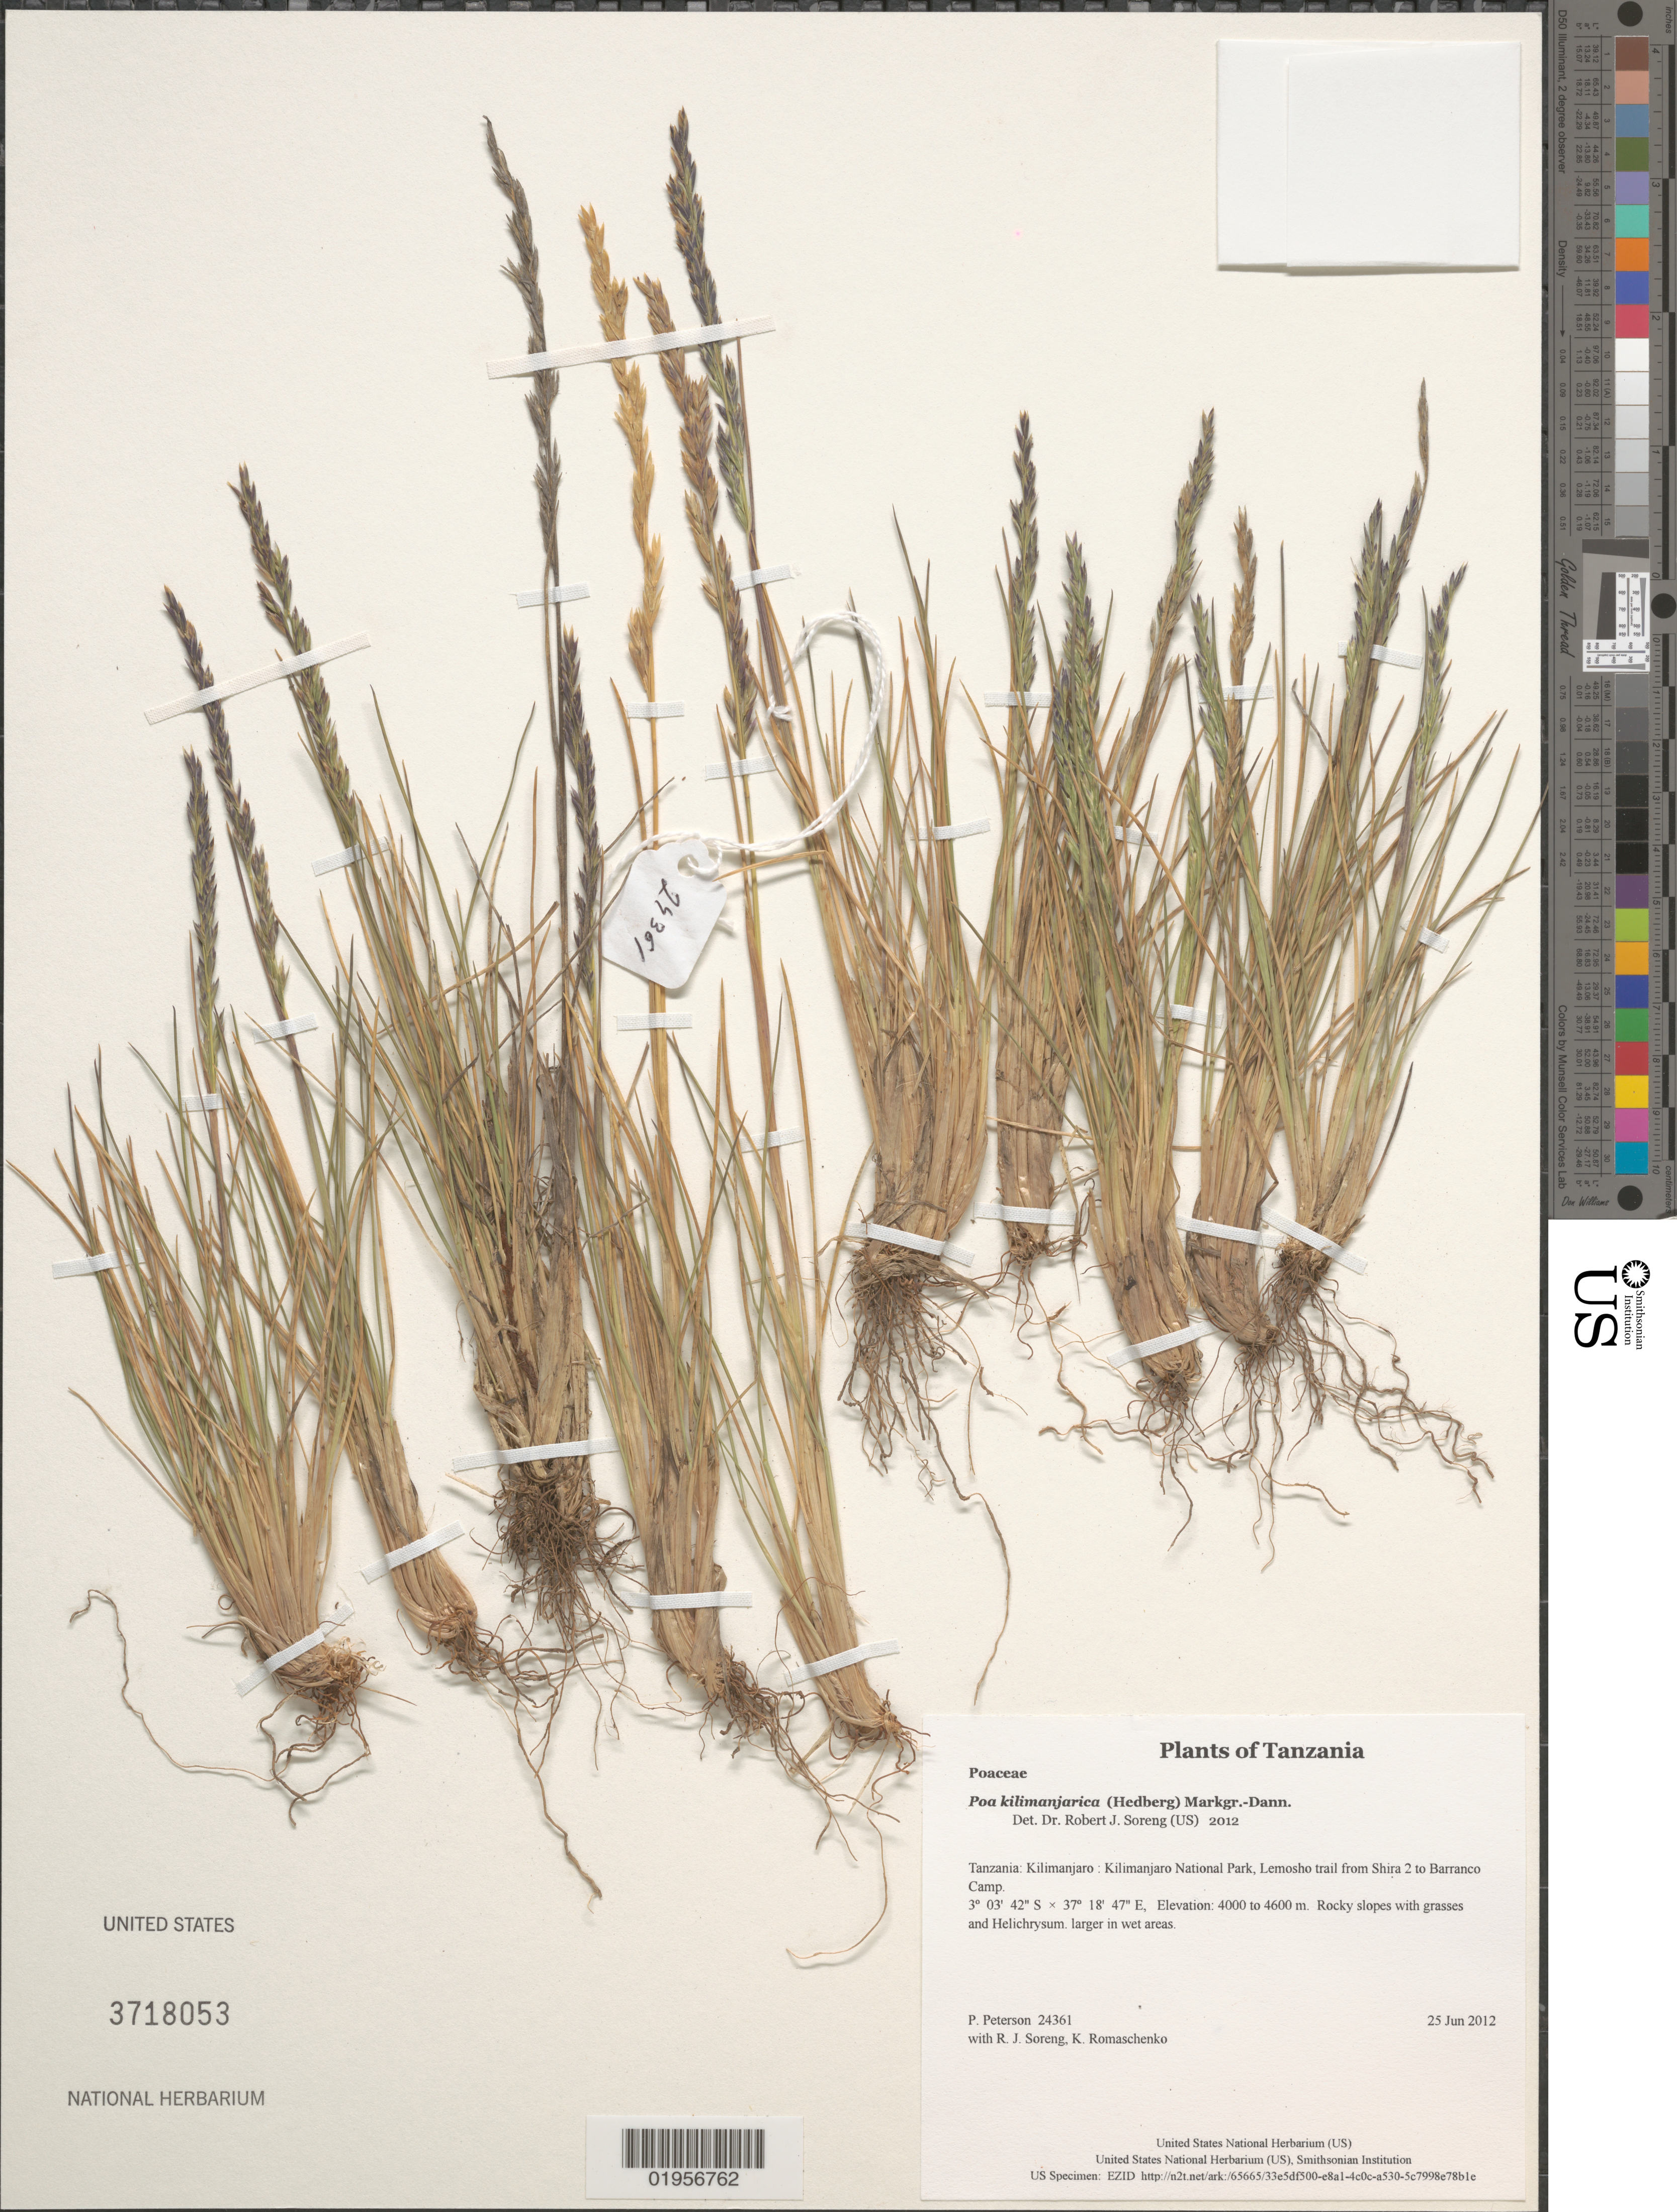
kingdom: Plantae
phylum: Tracheophyta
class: Liliopsida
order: Poales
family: Poaceae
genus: Poa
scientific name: Poa kilimanjarica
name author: (Hedberg) Markgr.-Dann.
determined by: Soreng, Robert J., Research Associate (BOT), Smithsonian Institution - National Museum of Natural History (UNITED STATES)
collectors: P. M. Peterson, R. J. Soreng & K. Romaschenko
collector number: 24361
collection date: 2012-06-25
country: Tanzania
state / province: Kilimanjaro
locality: Kilimanjaro National Park, Lemosho trail from Shira 2 to Barranco Camp.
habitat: Rocky slopes with grasses and Helichrysum.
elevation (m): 4443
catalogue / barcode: US 3718053